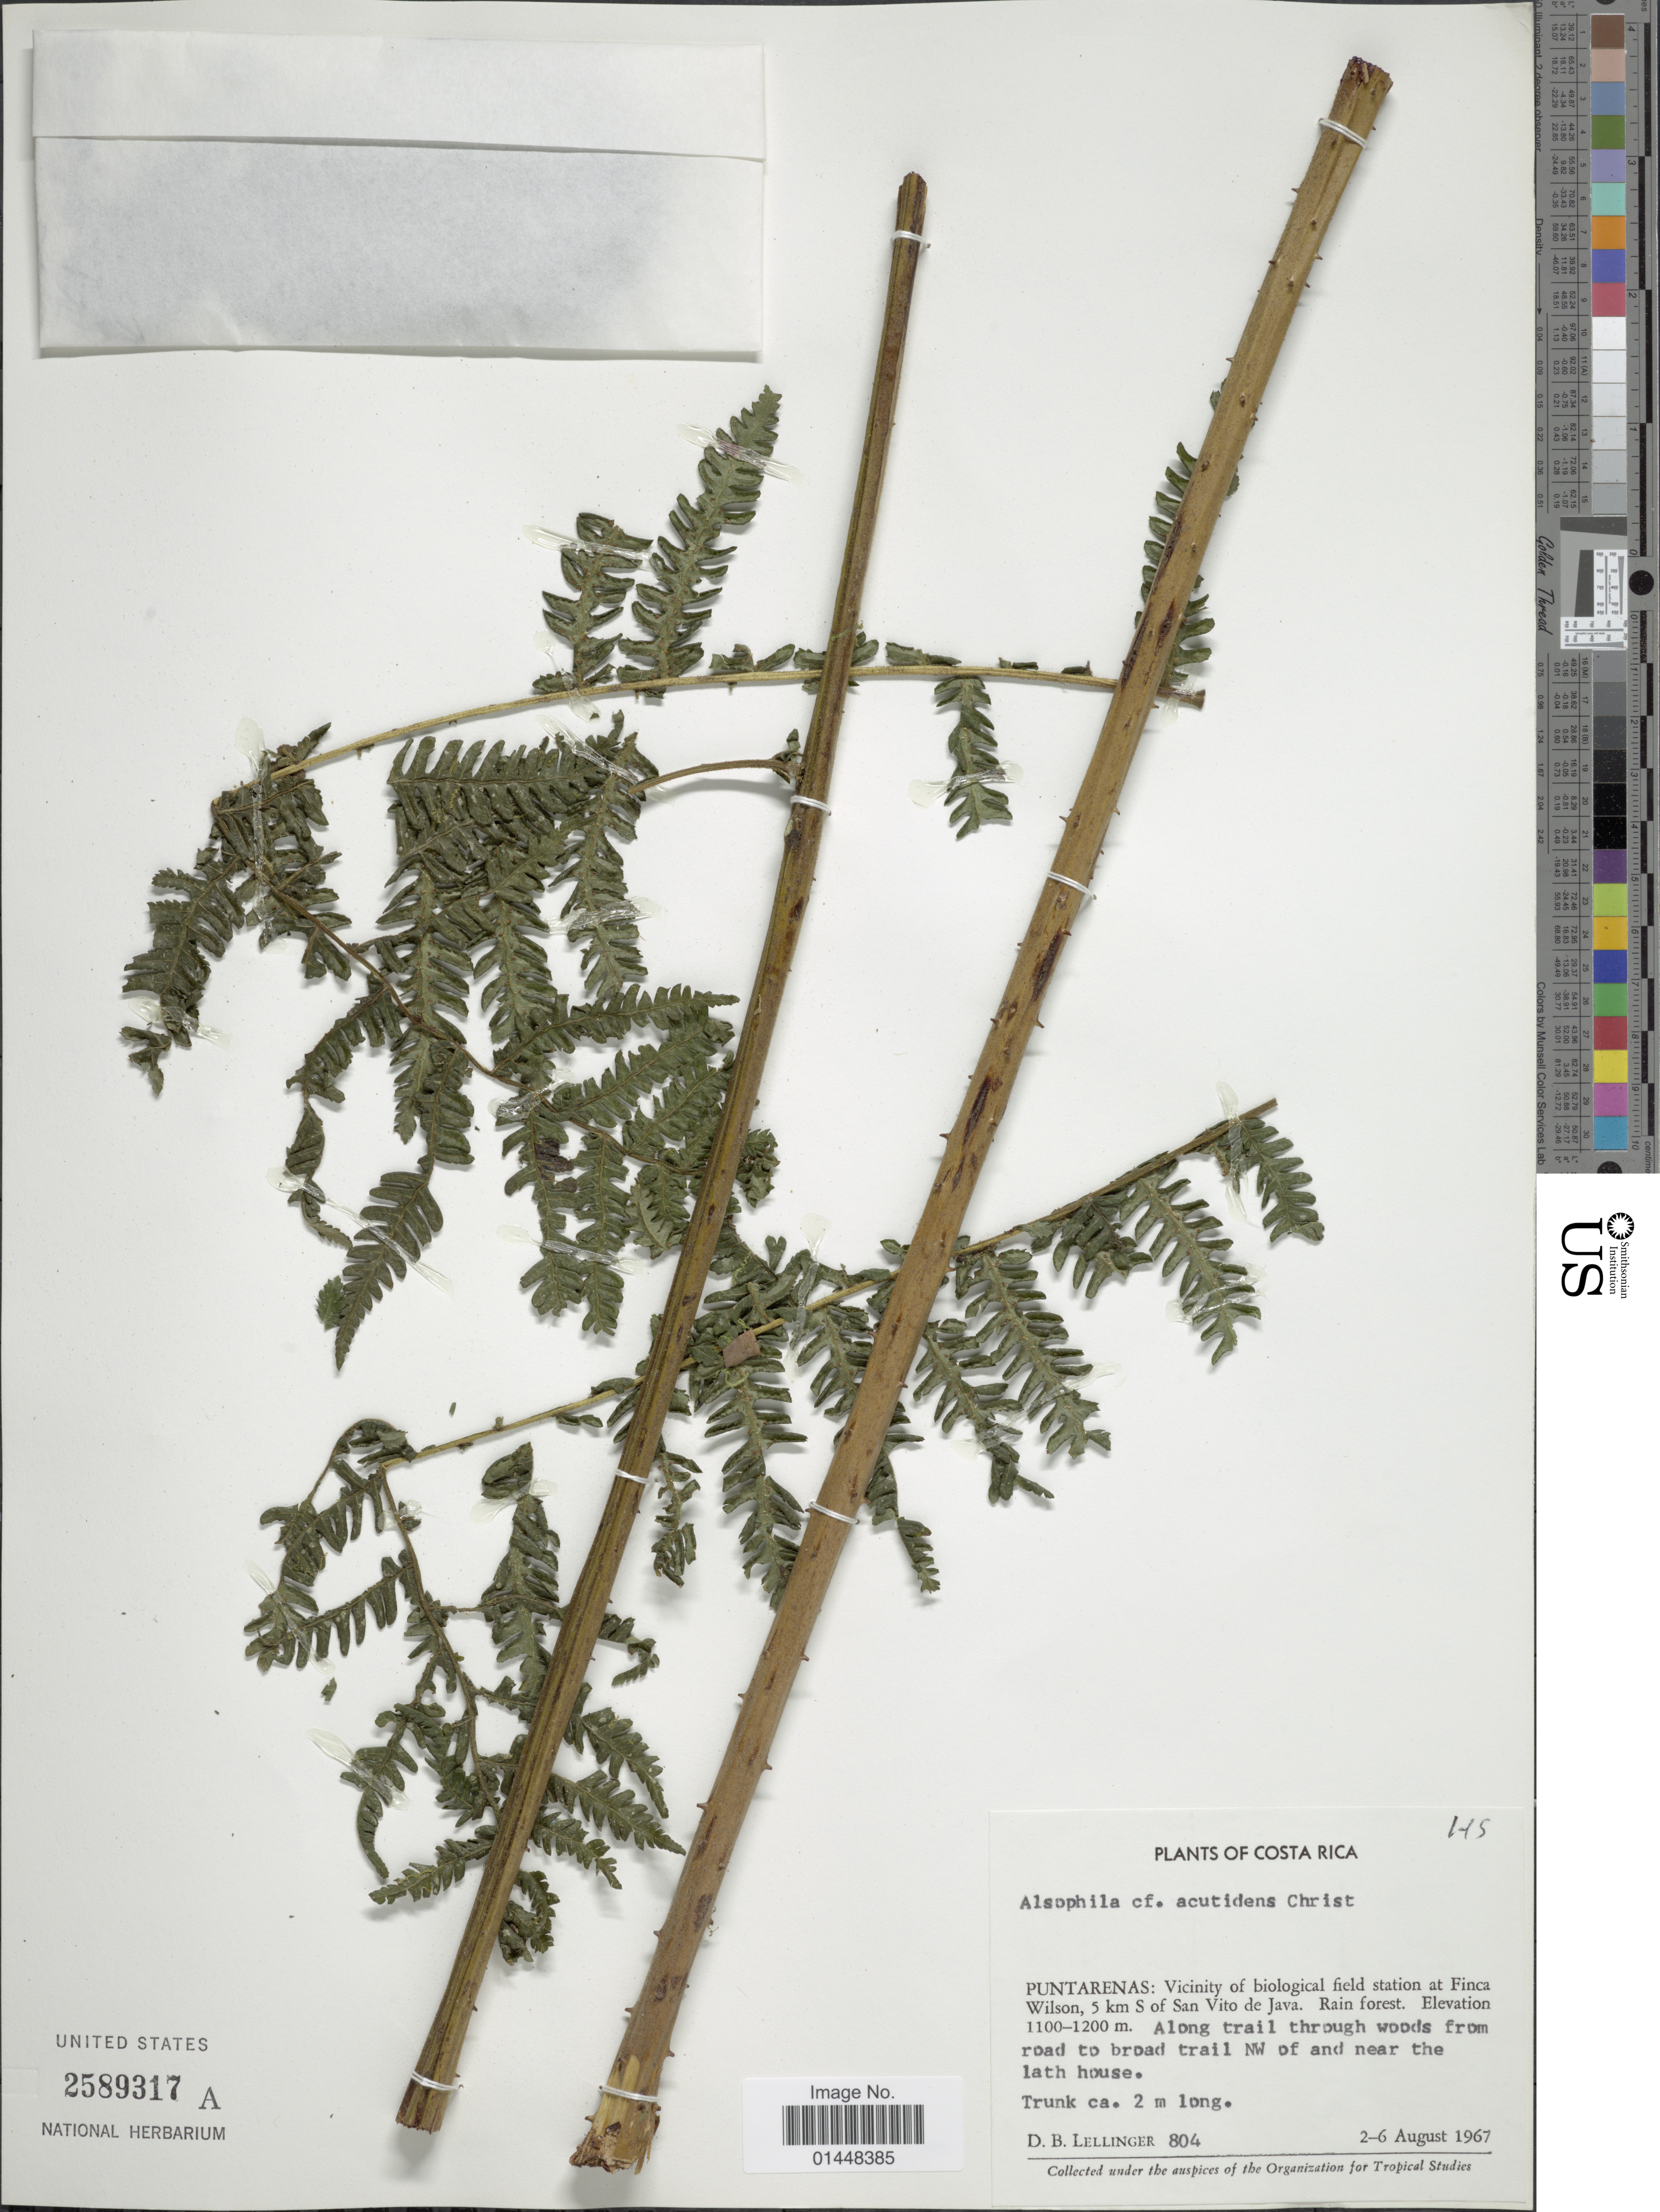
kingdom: Plantae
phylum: Tracheophyta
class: Polypodiopsida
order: Cyatheales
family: Cyatheaceae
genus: Cyathea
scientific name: Cyathea acutidens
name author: (Christ) Domin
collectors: D. B. Lellinger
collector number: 804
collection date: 1967-08-02/1967-08-06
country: Costa Rica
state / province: Puntarenas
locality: Costa Rica, Puntarenas,: Vicinity of biological field station at Finca Wilson, 5 km S of San Vito de Java; Along trail through woods from road to broad trail NW of and near the Lath house.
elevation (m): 1100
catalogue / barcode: US 2589317A